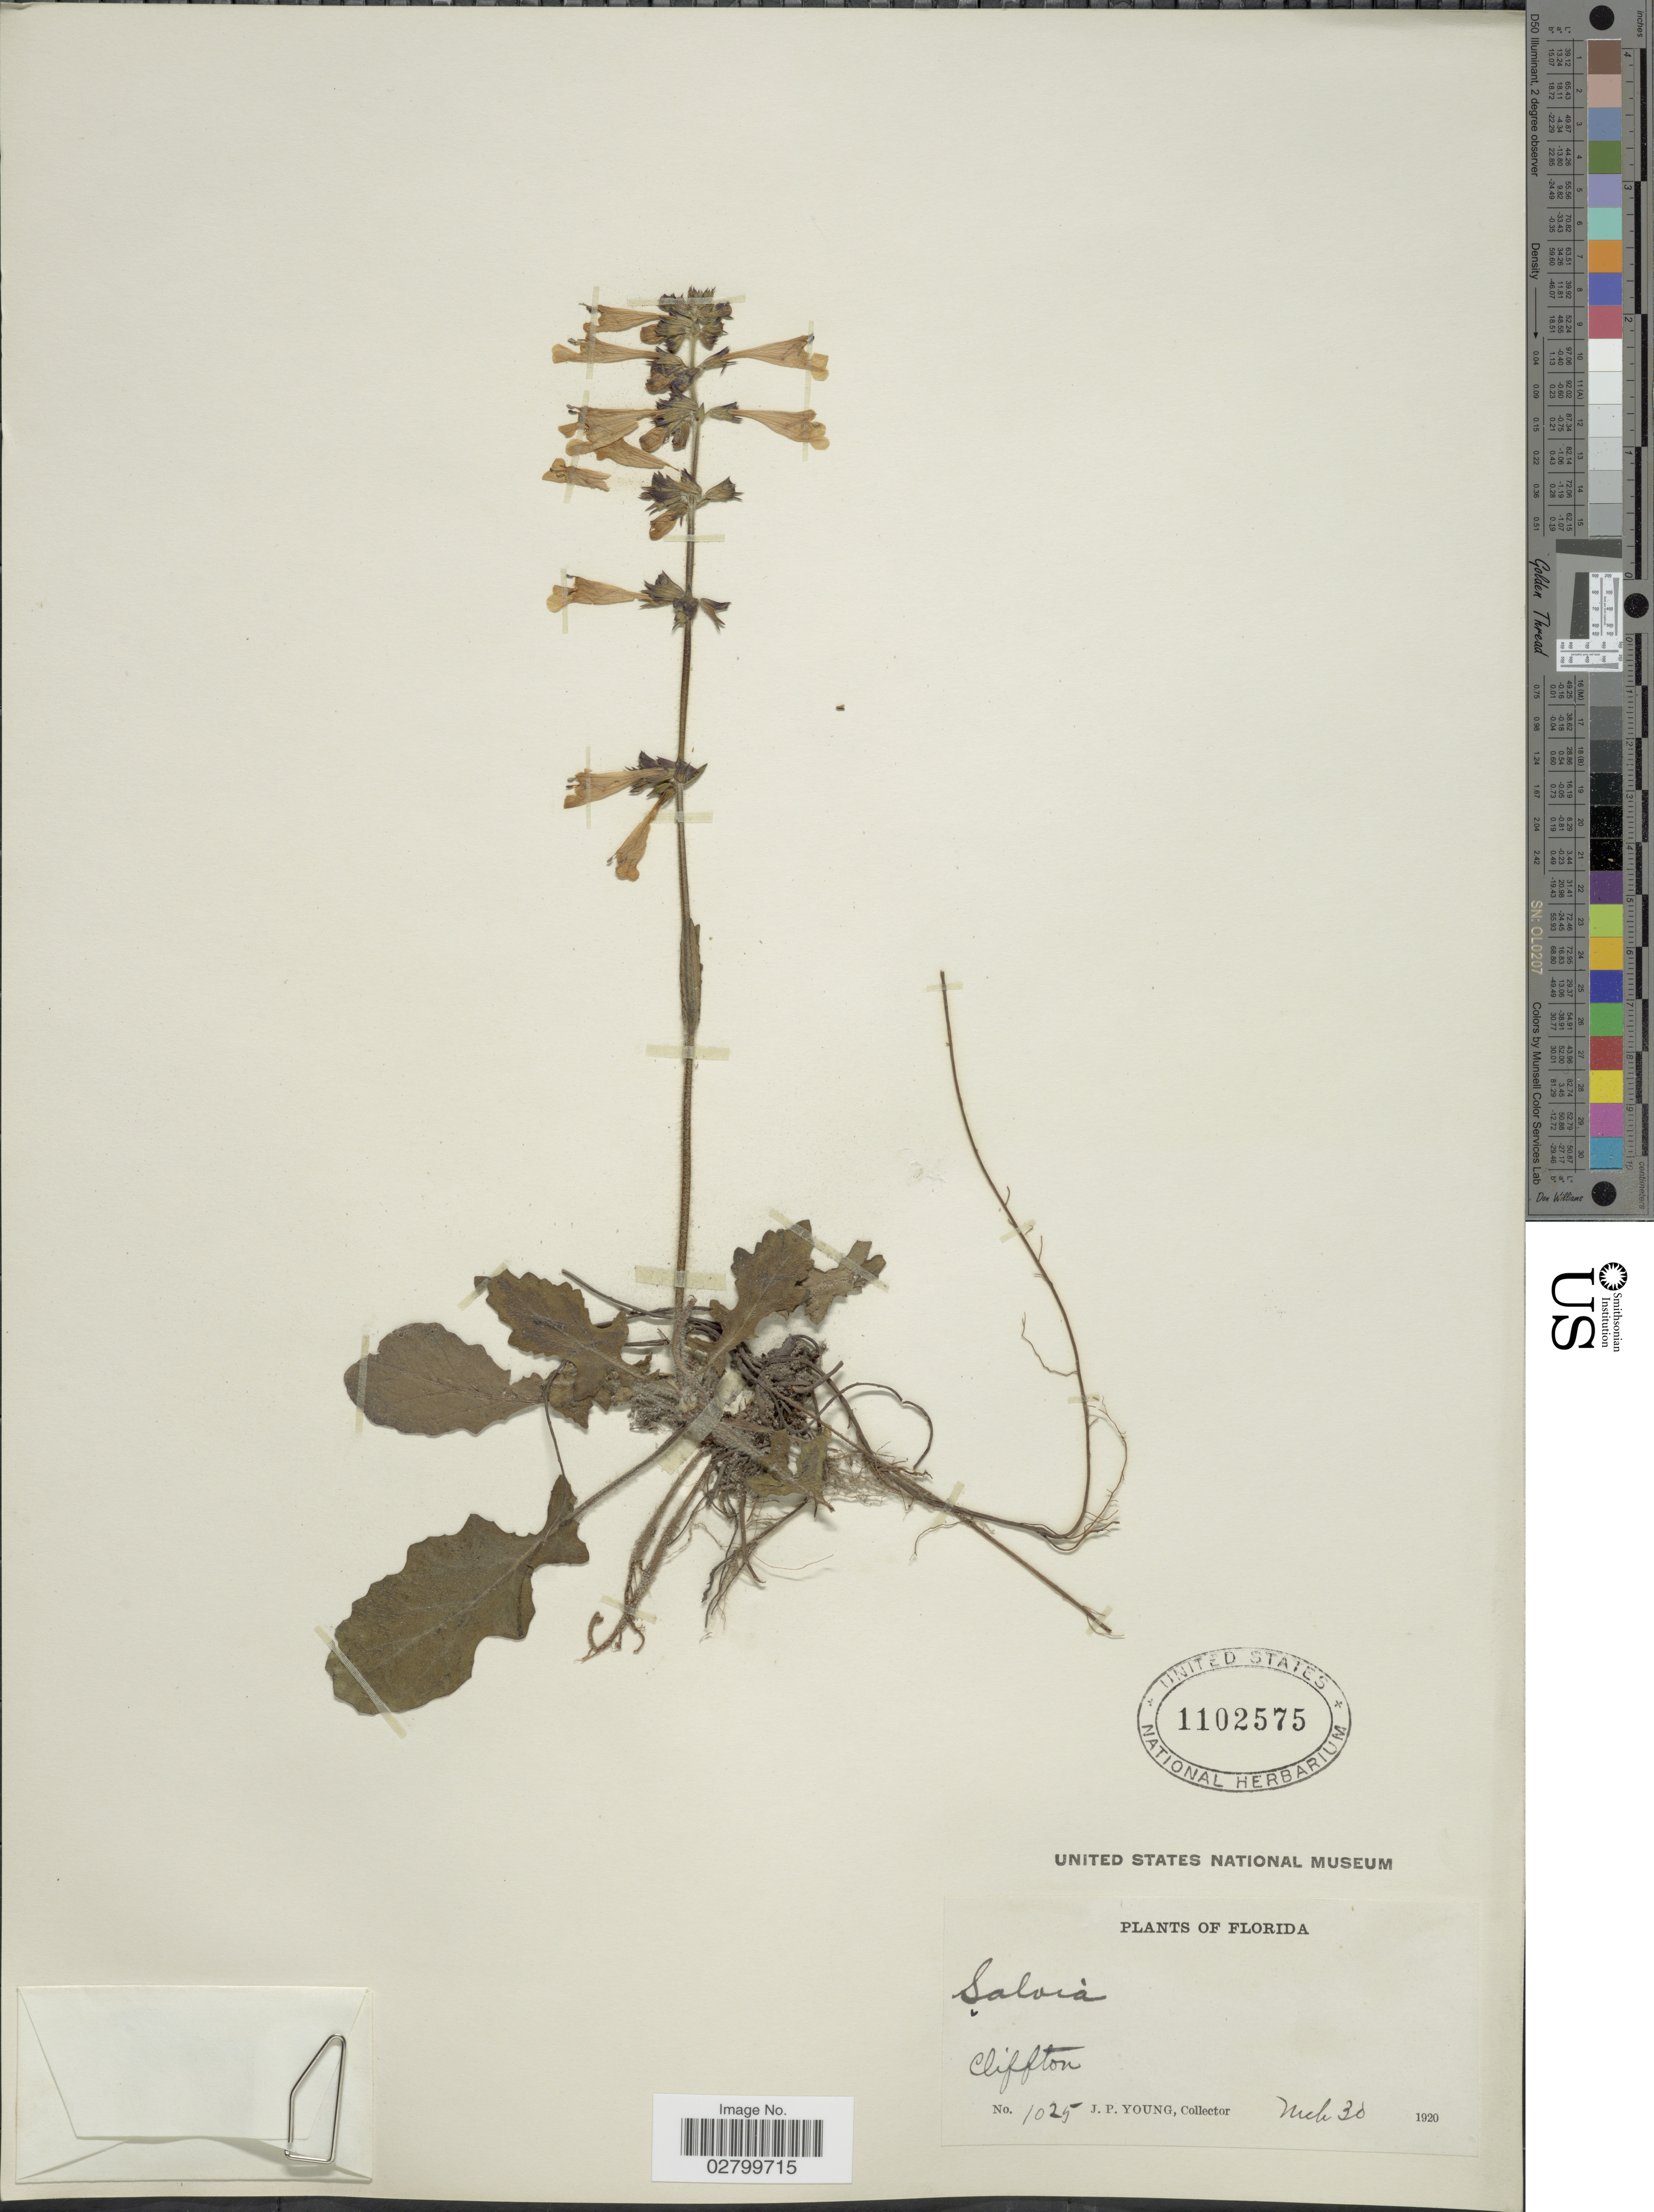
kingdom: Plantae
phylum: Tracheophyta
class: Magnoliopsida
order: Lamiales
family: Lamiaceae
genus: Salvia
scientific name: Salvia lyrata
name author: L.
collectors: J. P. Young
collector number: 1025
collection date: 1920-03-30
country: United States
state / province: Florida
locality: Cliffton.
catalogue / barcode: US 1102575